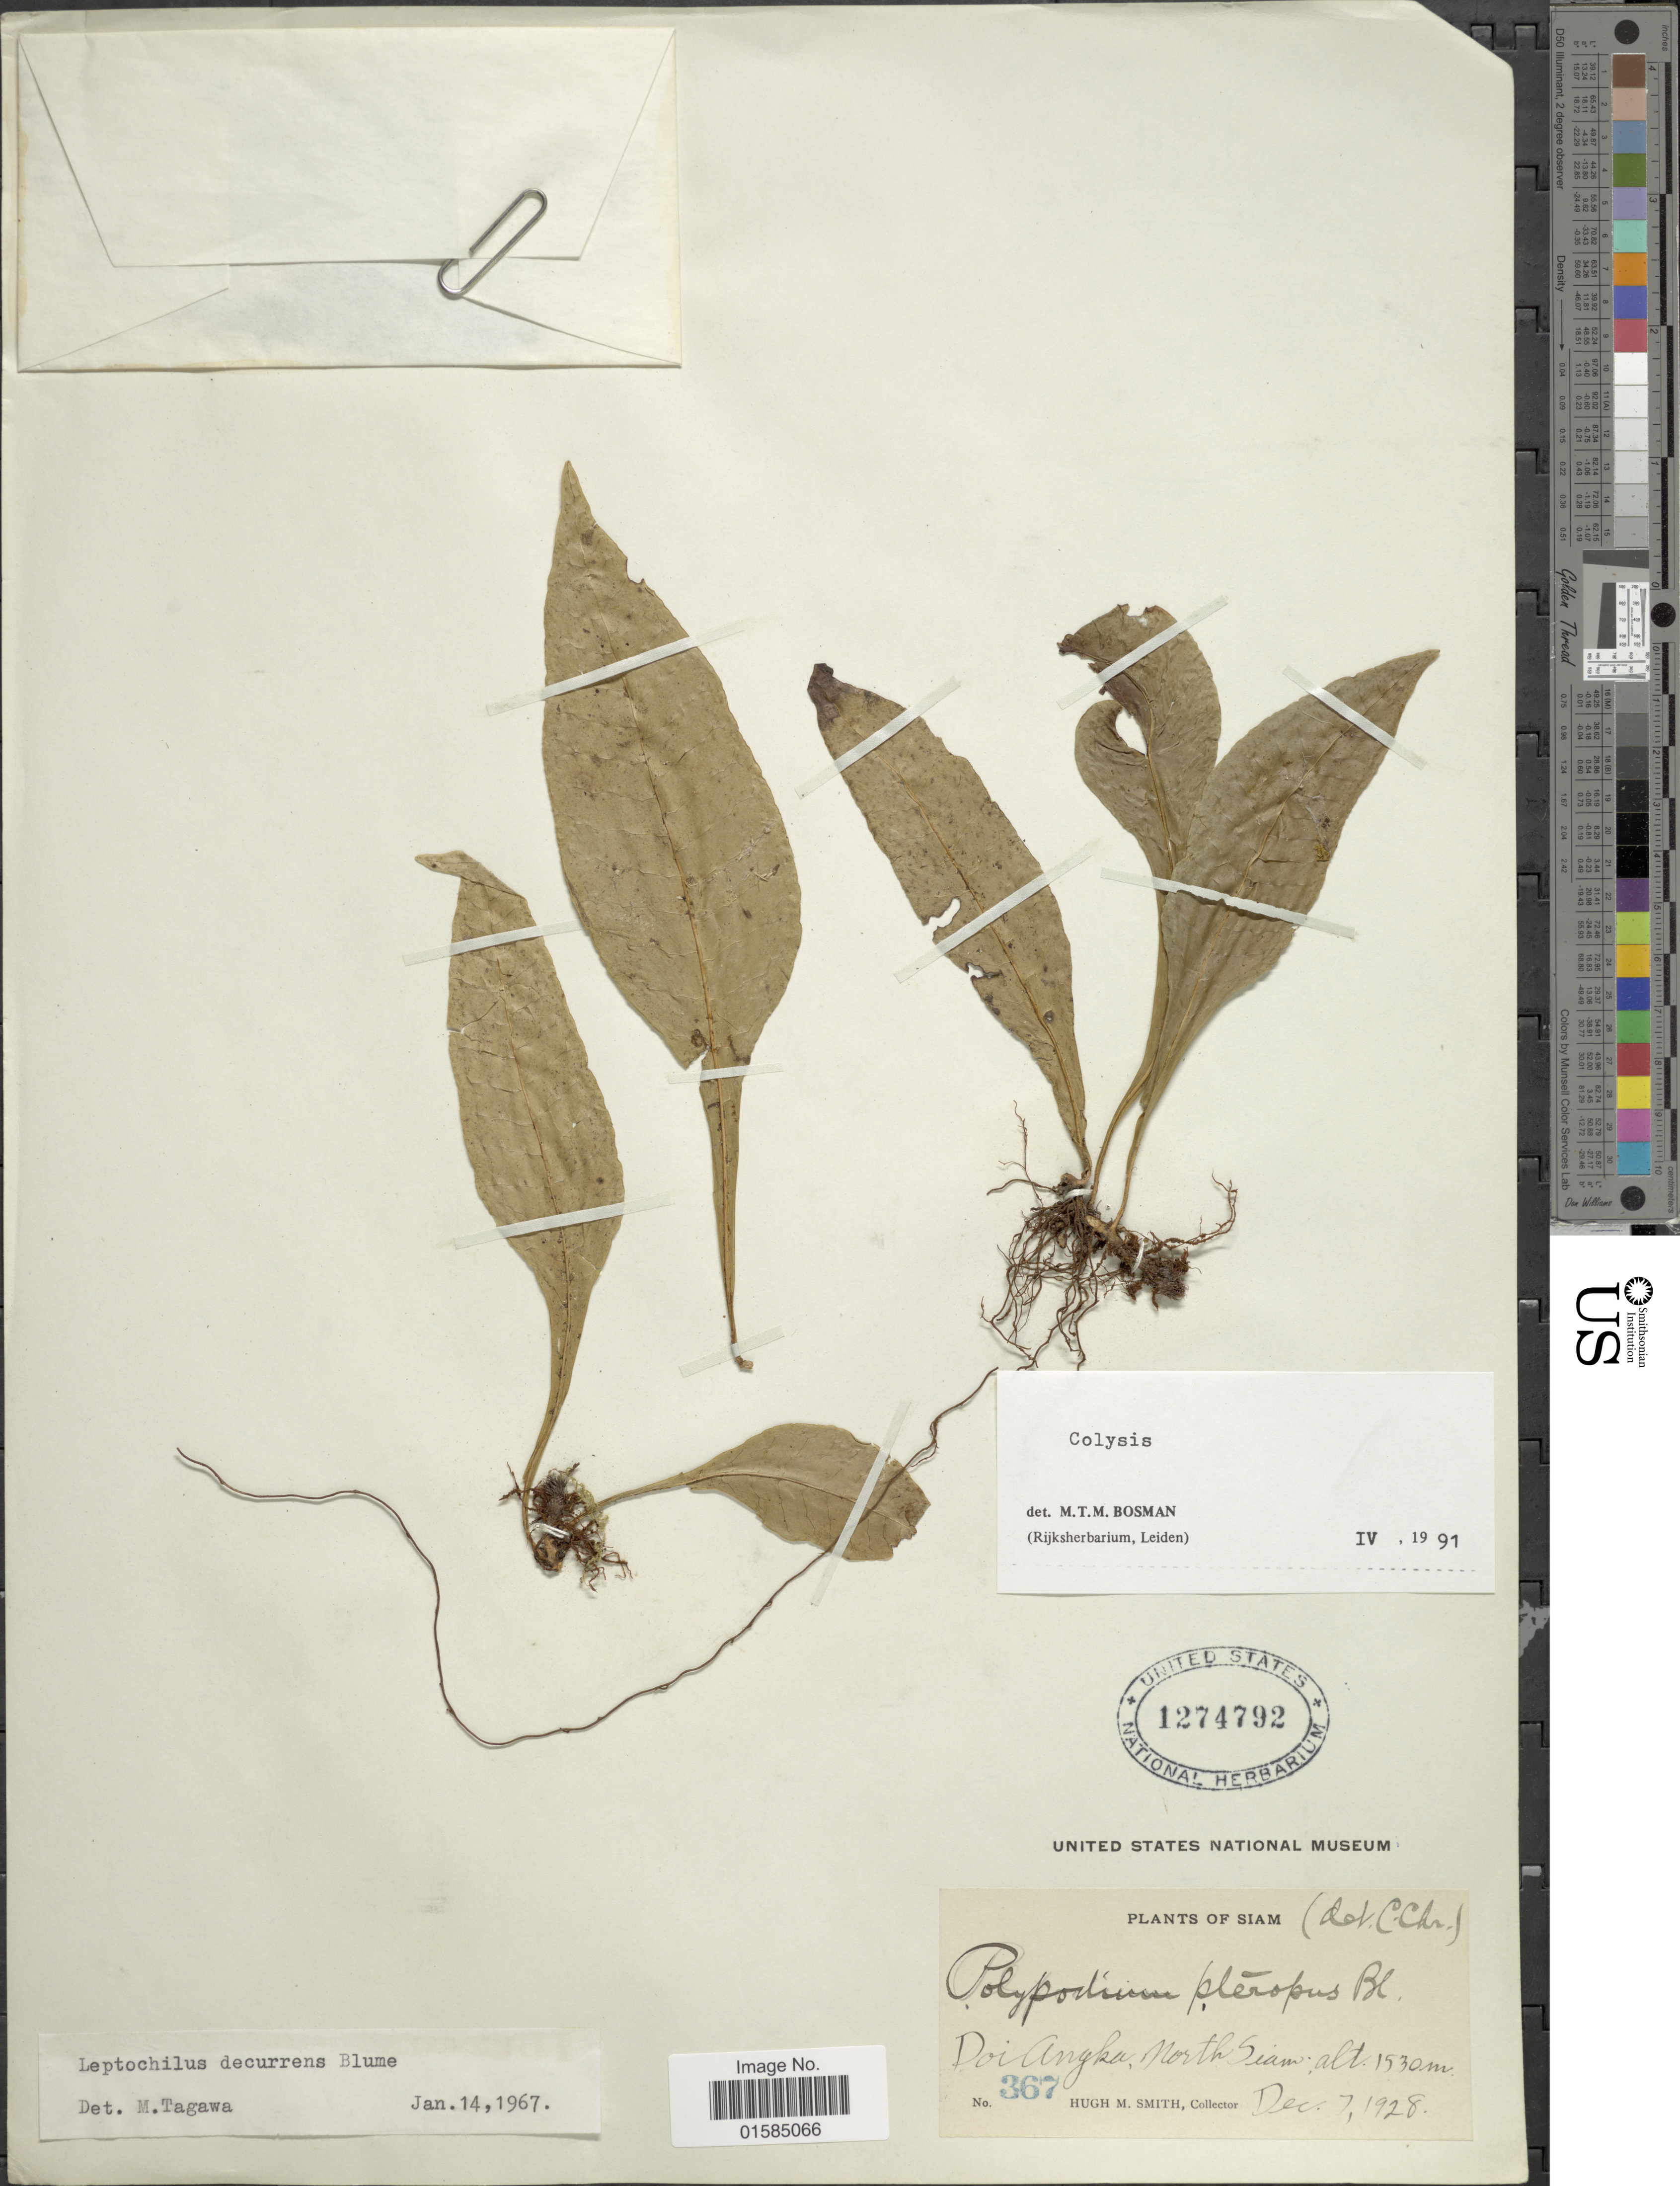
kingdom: Plantae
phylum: Tracheophyta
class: Polypodiopsida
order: Polypodiales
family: Polypodiaceae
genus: Leptochilus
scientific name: Leptochilus decurrens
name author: Blume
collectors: H. M. Smith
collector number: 367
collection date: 1928-12-07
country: Thailand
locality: Siam, Doi Angka, North Siam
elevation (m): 1530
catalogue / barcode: US 1274792